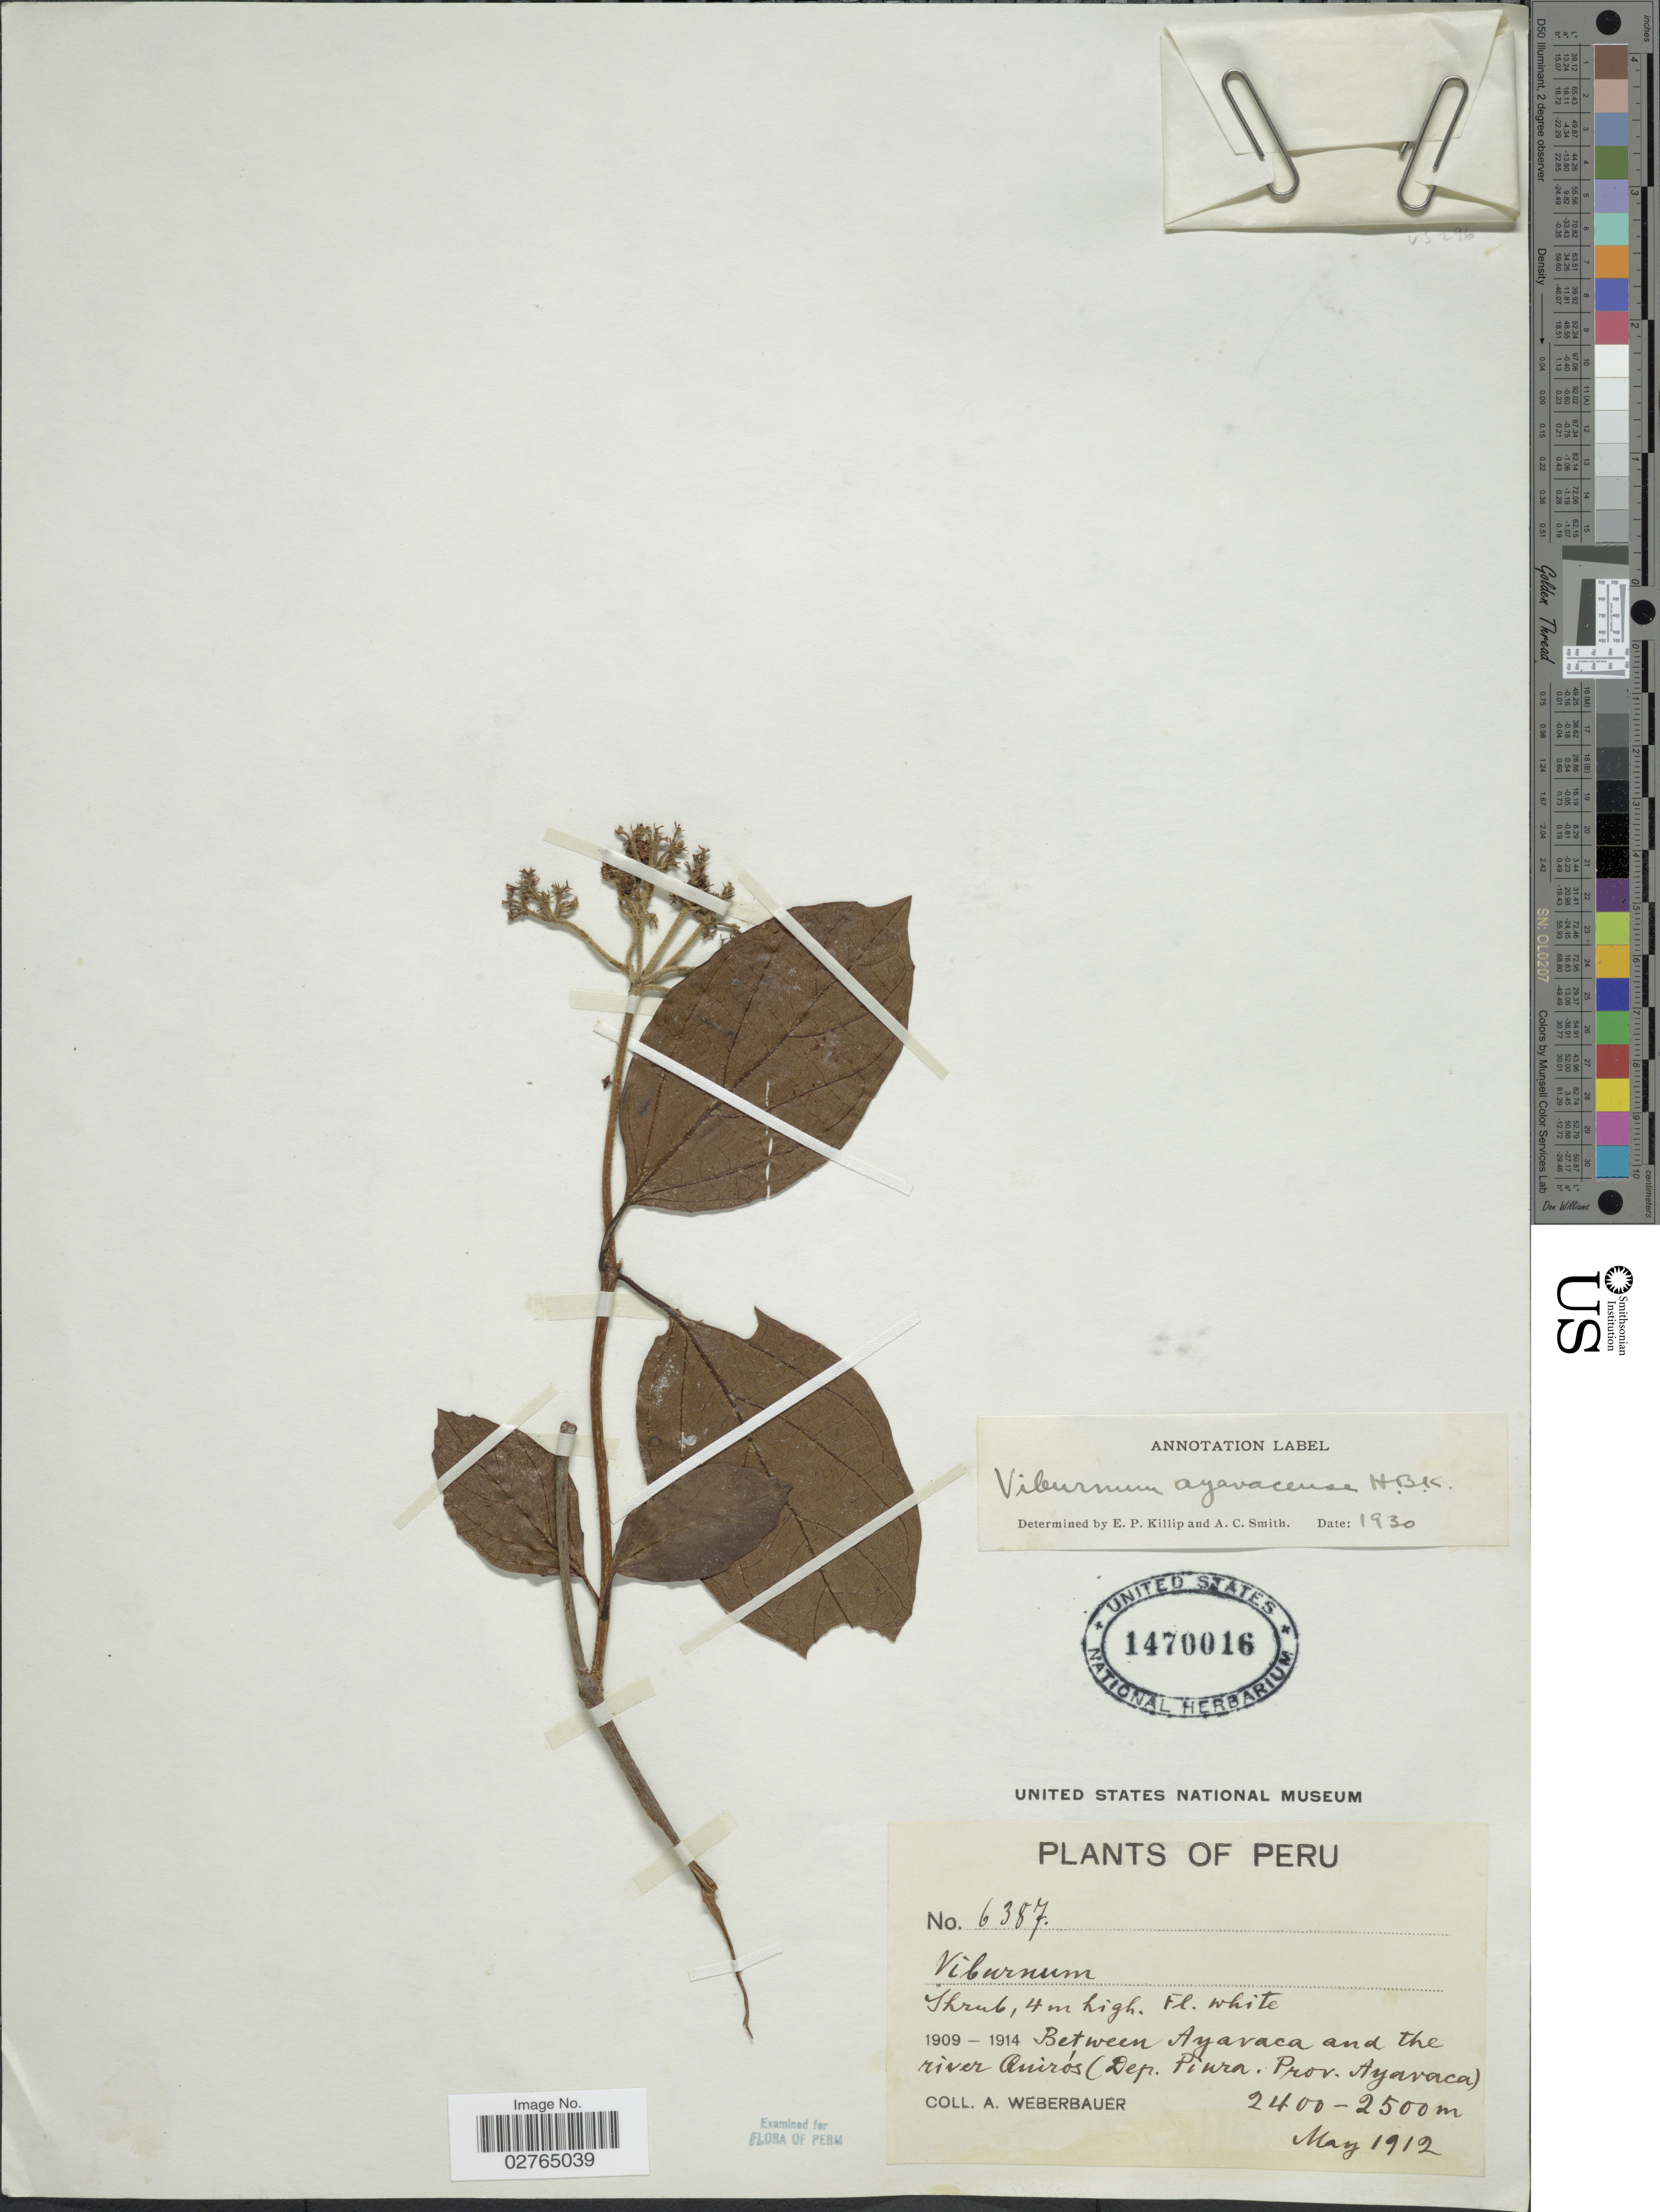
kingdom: Plantae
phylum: Tracheophyta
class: Magnoliopsida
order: Dipsacales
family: Viburnaceae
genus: Viburnum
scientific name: Viburnum ayavacense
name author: Kunth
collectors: A. Weberbauer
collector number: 6387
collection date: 1912-05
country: Peru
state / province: Piura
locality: Between Ayavaca and the river Ruirós (Dep. Piura. Prov. Ayavaca).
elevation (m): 2400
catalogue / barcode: US 1470016